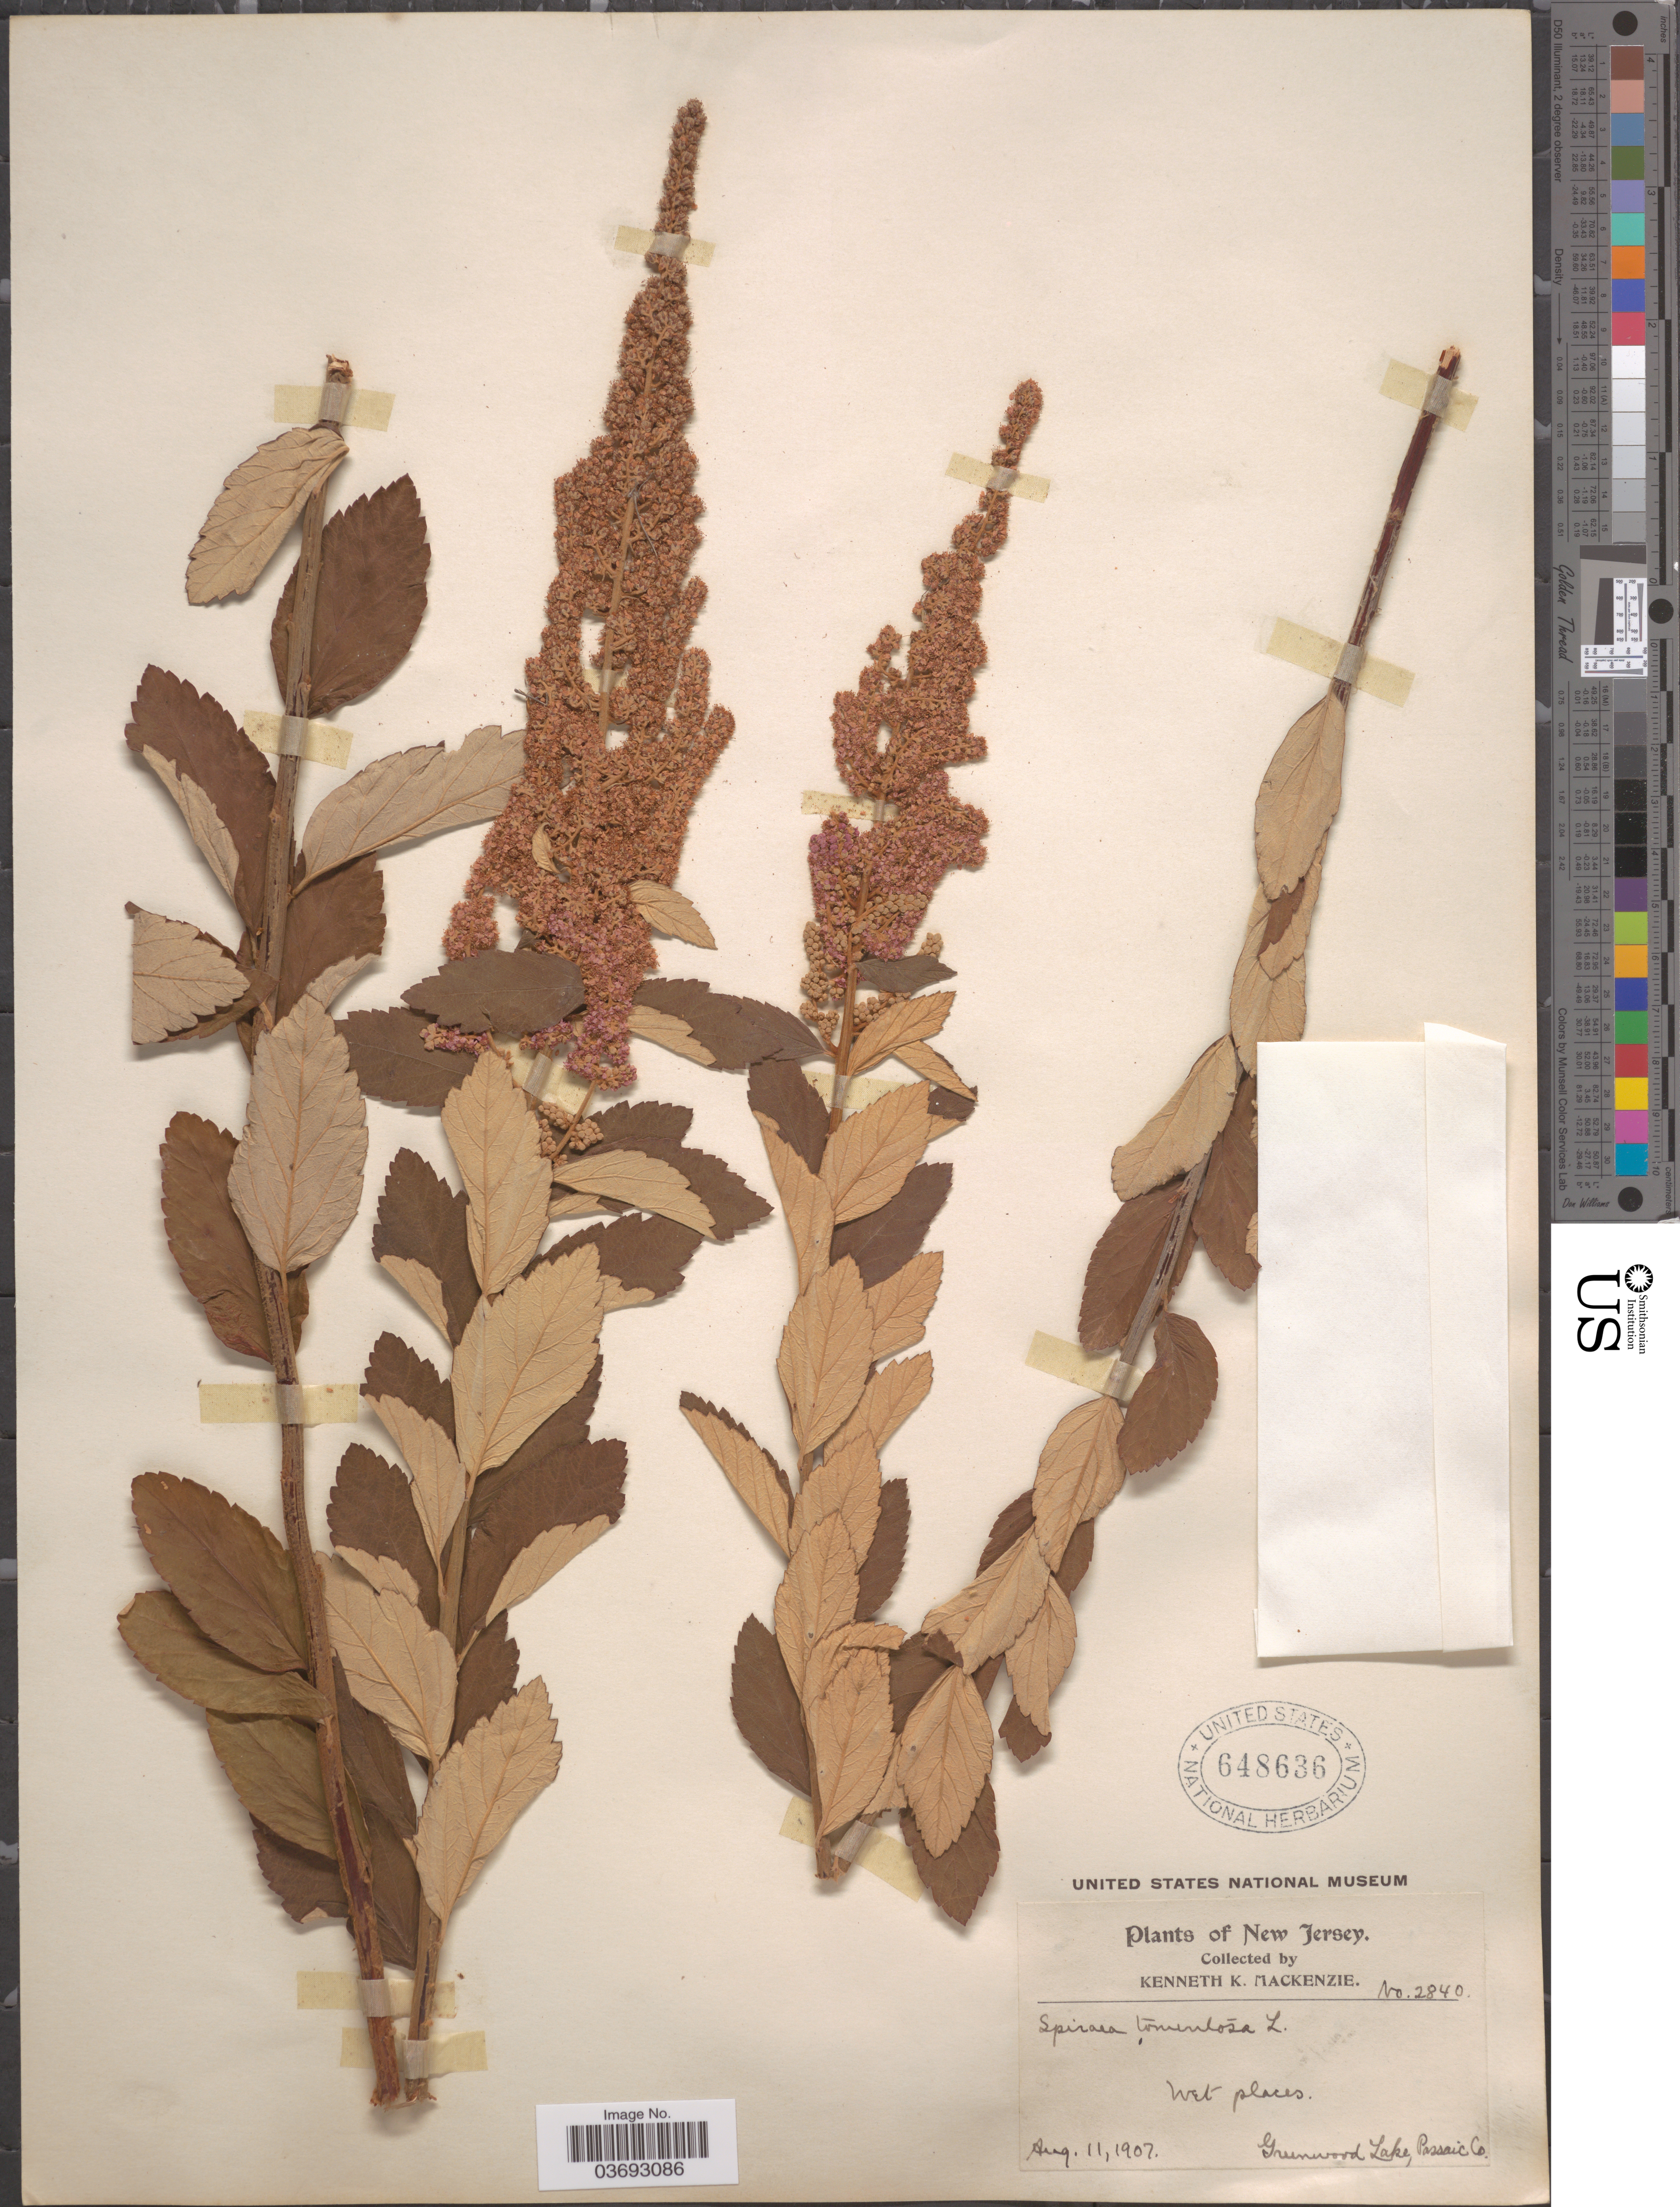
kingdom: Plantae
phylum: Tracheophyta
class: Magnoliopsida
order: Rosales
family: Rosaceae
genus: Spiraea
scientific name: Spiraea tomentosa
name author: L.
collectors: K. K. Mackenzie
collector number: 2840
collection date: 1907-08-11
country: United States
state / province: New Jersey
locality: Greenwood Lake, Passaic Co.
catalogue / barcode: US 648636